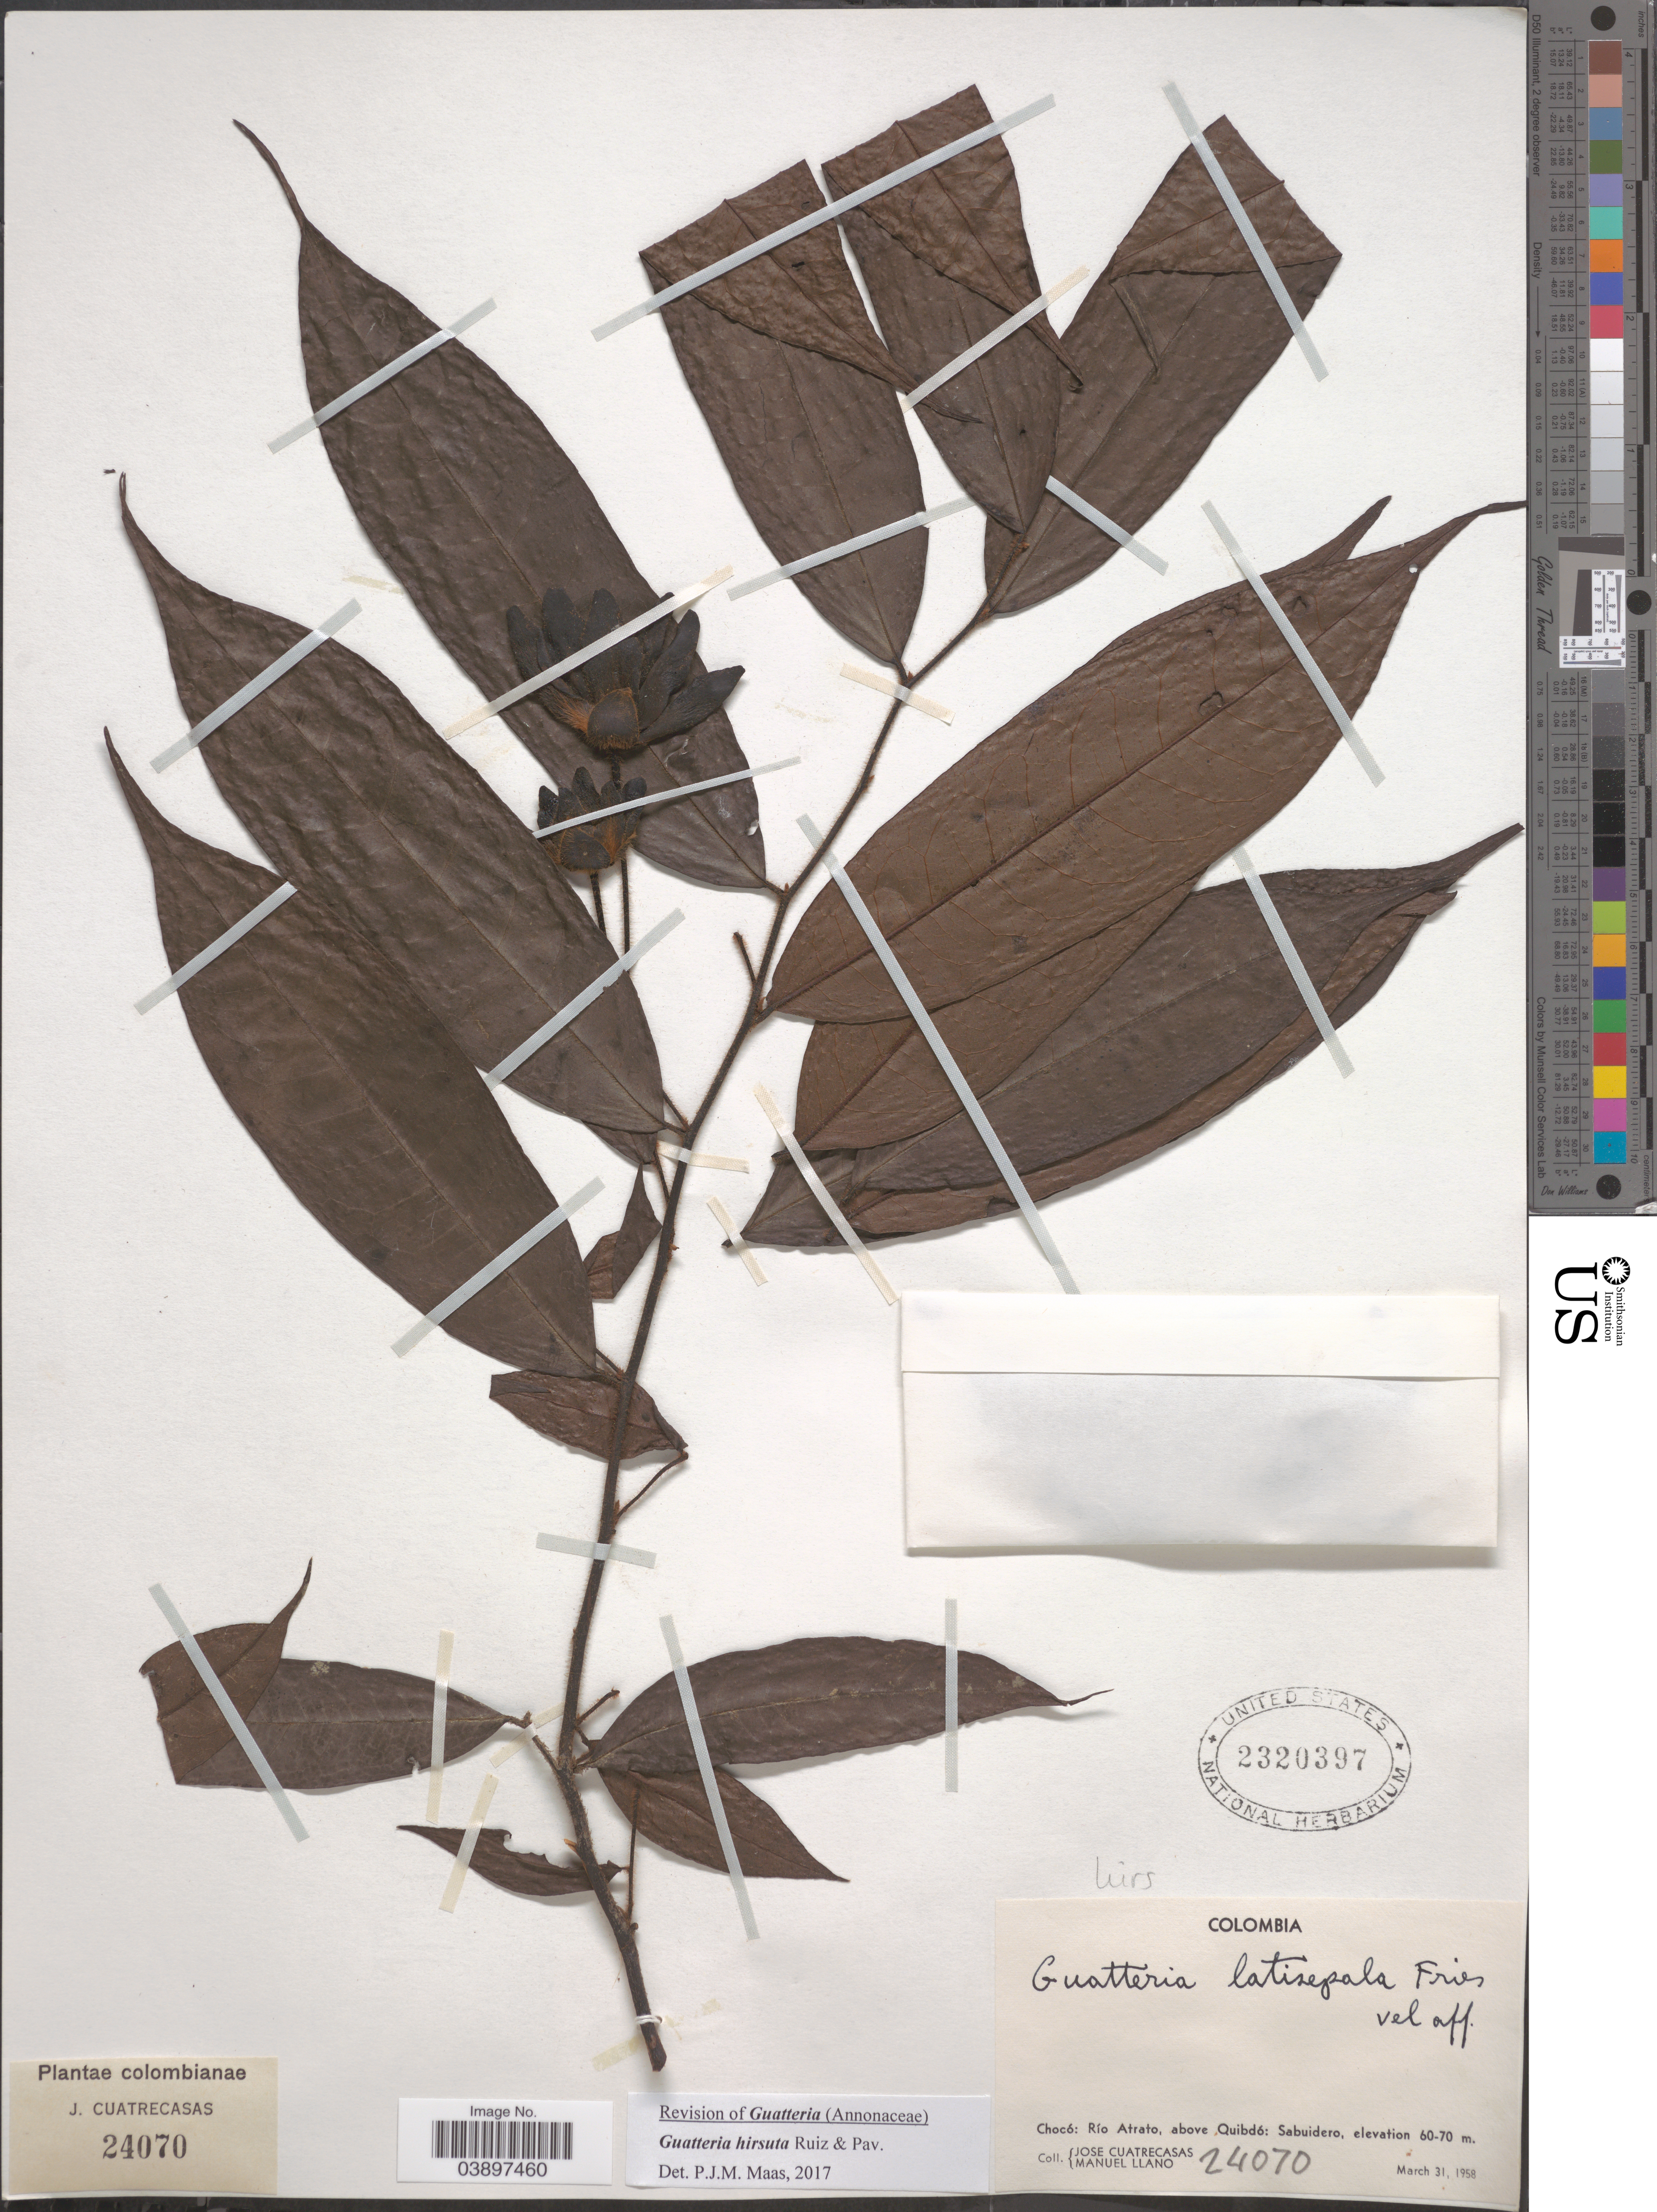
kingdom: Plantae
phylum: Tracheophyta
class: Magnoliopsida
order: Magnoliales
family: Annonaceae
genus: Guatteria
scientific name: Guatteria hirsuta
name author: Ruiz & Pav.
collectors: J. Cuatrecasas & M. Llano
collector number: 24070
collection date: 1958-03-31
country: Colombia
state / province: Chocó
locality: Río Atrato, above Quibdó: Sabuidero.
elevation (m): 60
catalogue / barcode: US 2320397